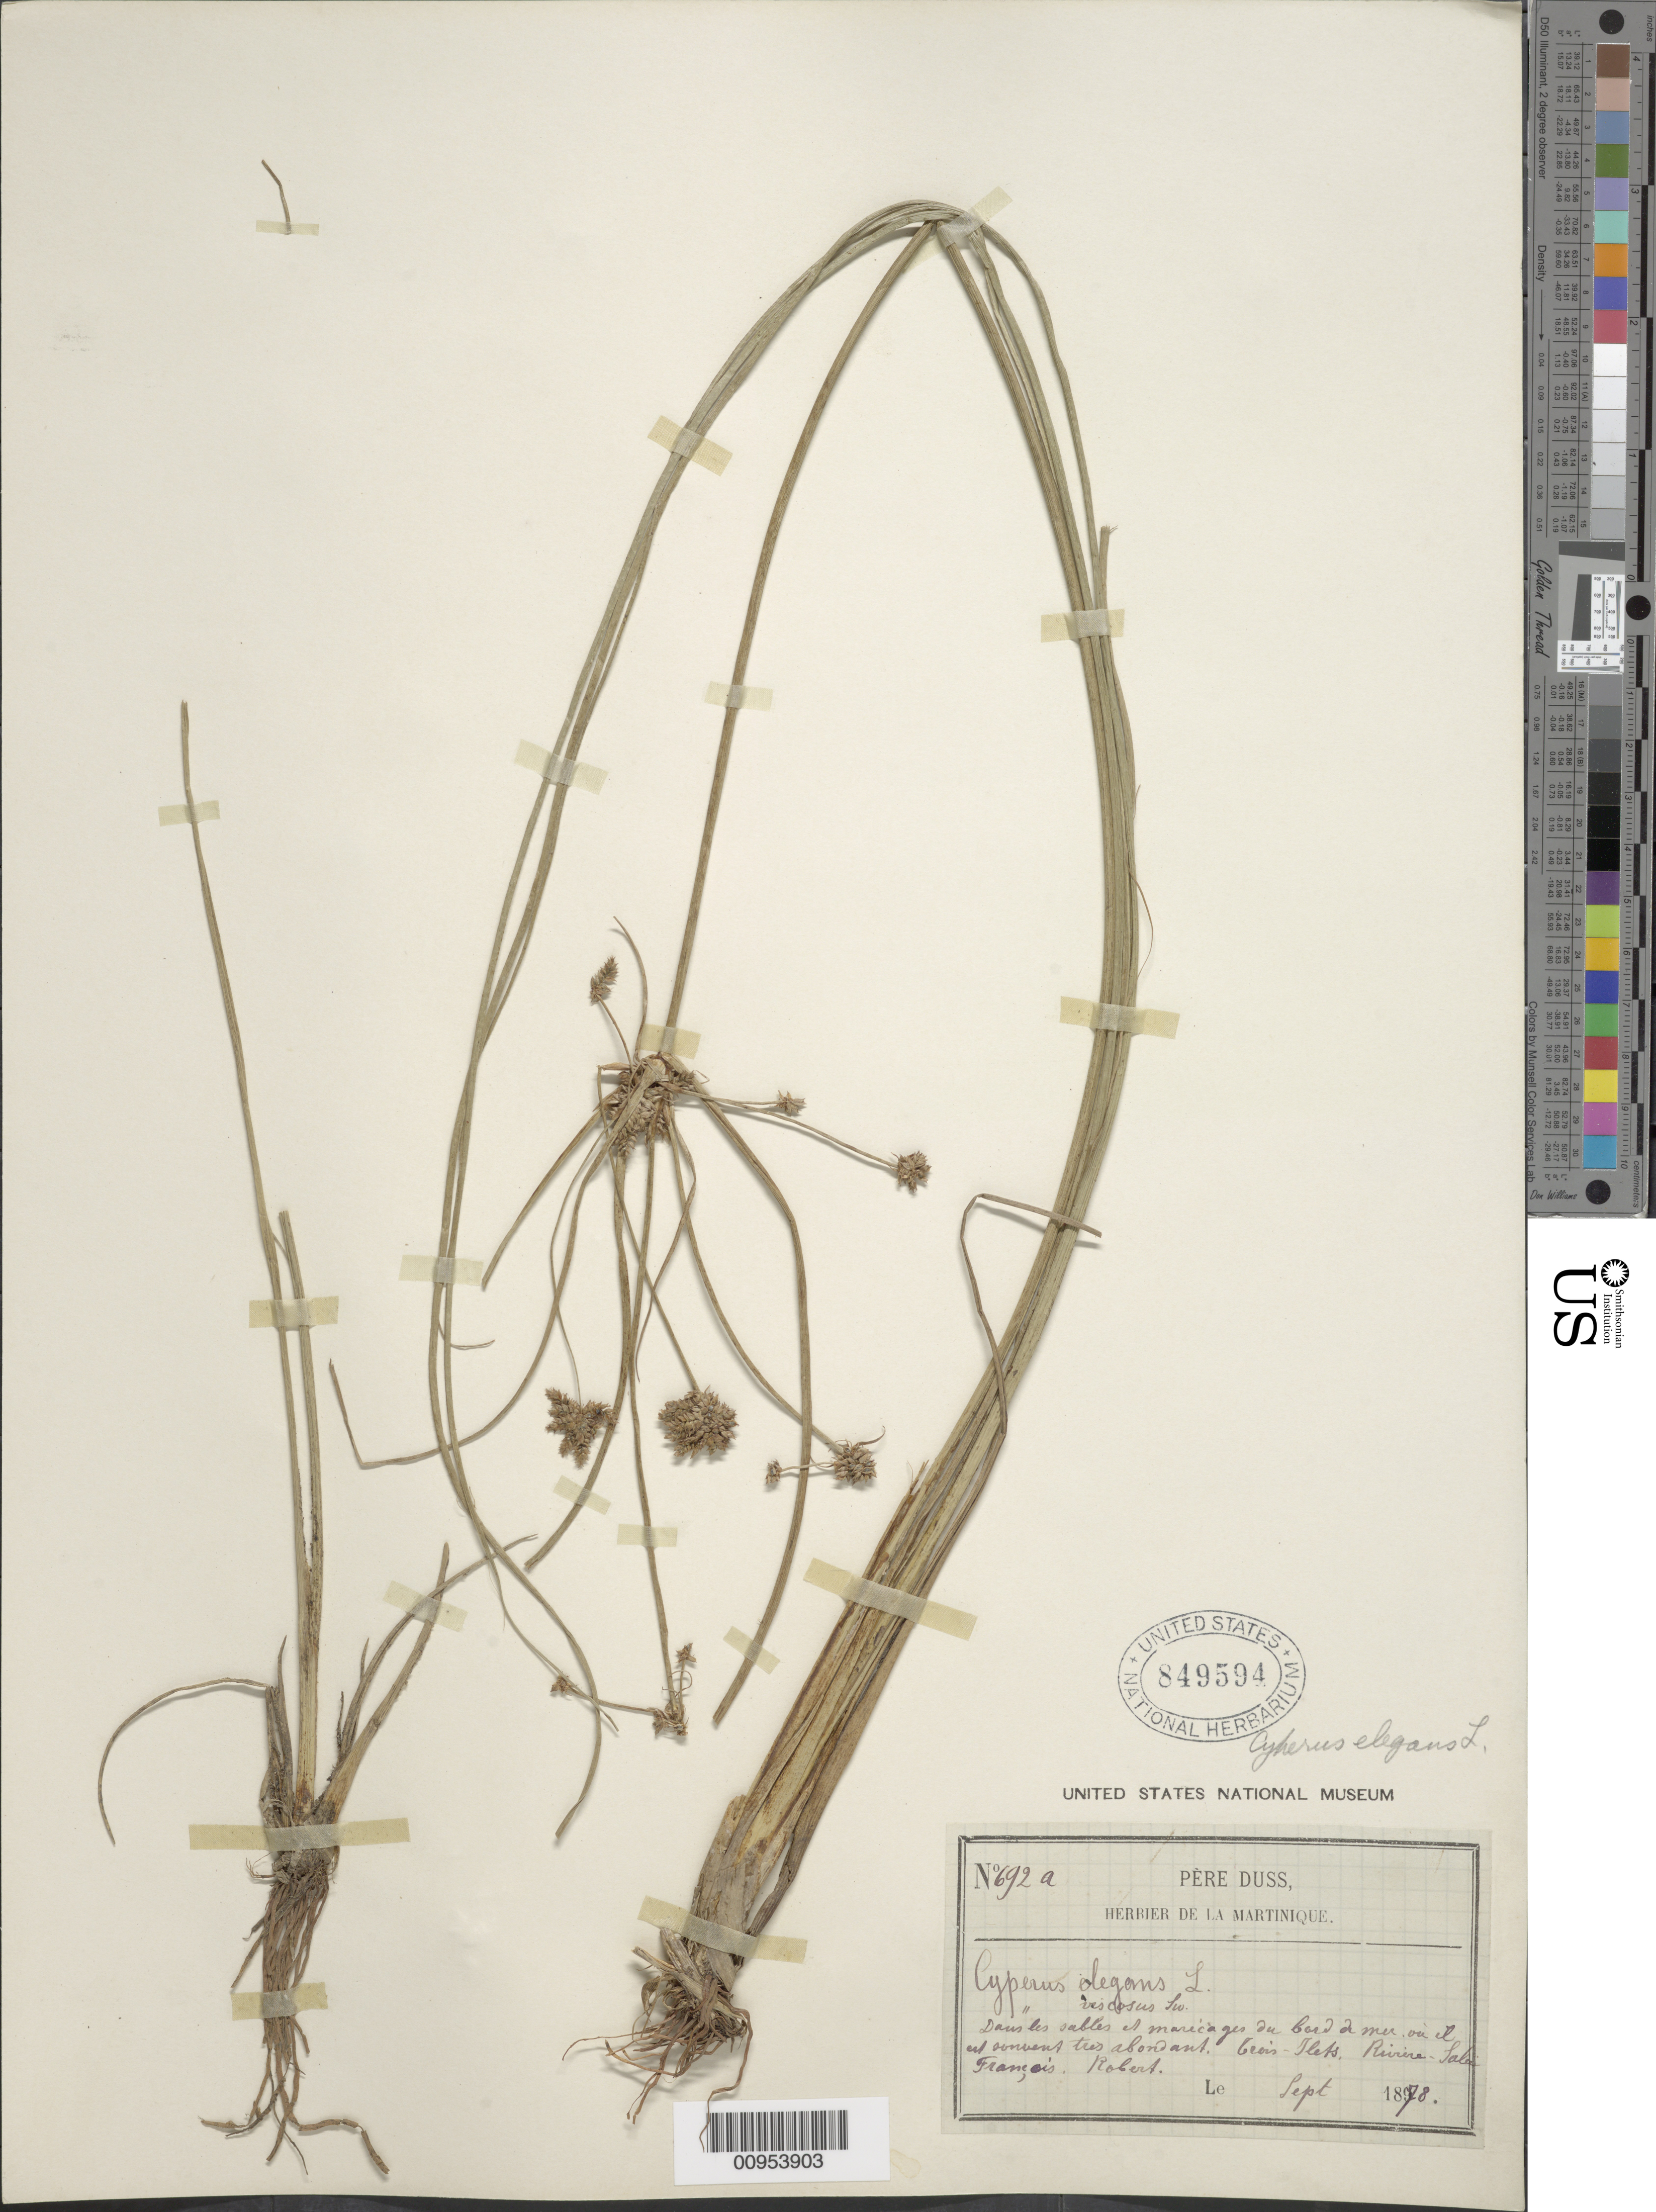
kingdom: Plantae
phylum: Tracheophyta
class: Liliopsida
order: Poales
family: Cyperaceae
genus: Cyperus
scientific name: Cyperus elegans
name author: L.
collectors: Père Duss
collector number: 692A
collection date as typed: Sep 1878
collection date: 1878-09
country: Martinique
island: Martinique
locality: Trois Ilets, Rivière Saee, Francois, Robert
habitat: Dans les sable el marécages du bord de mer ou el sonvent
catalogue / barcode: US 849594